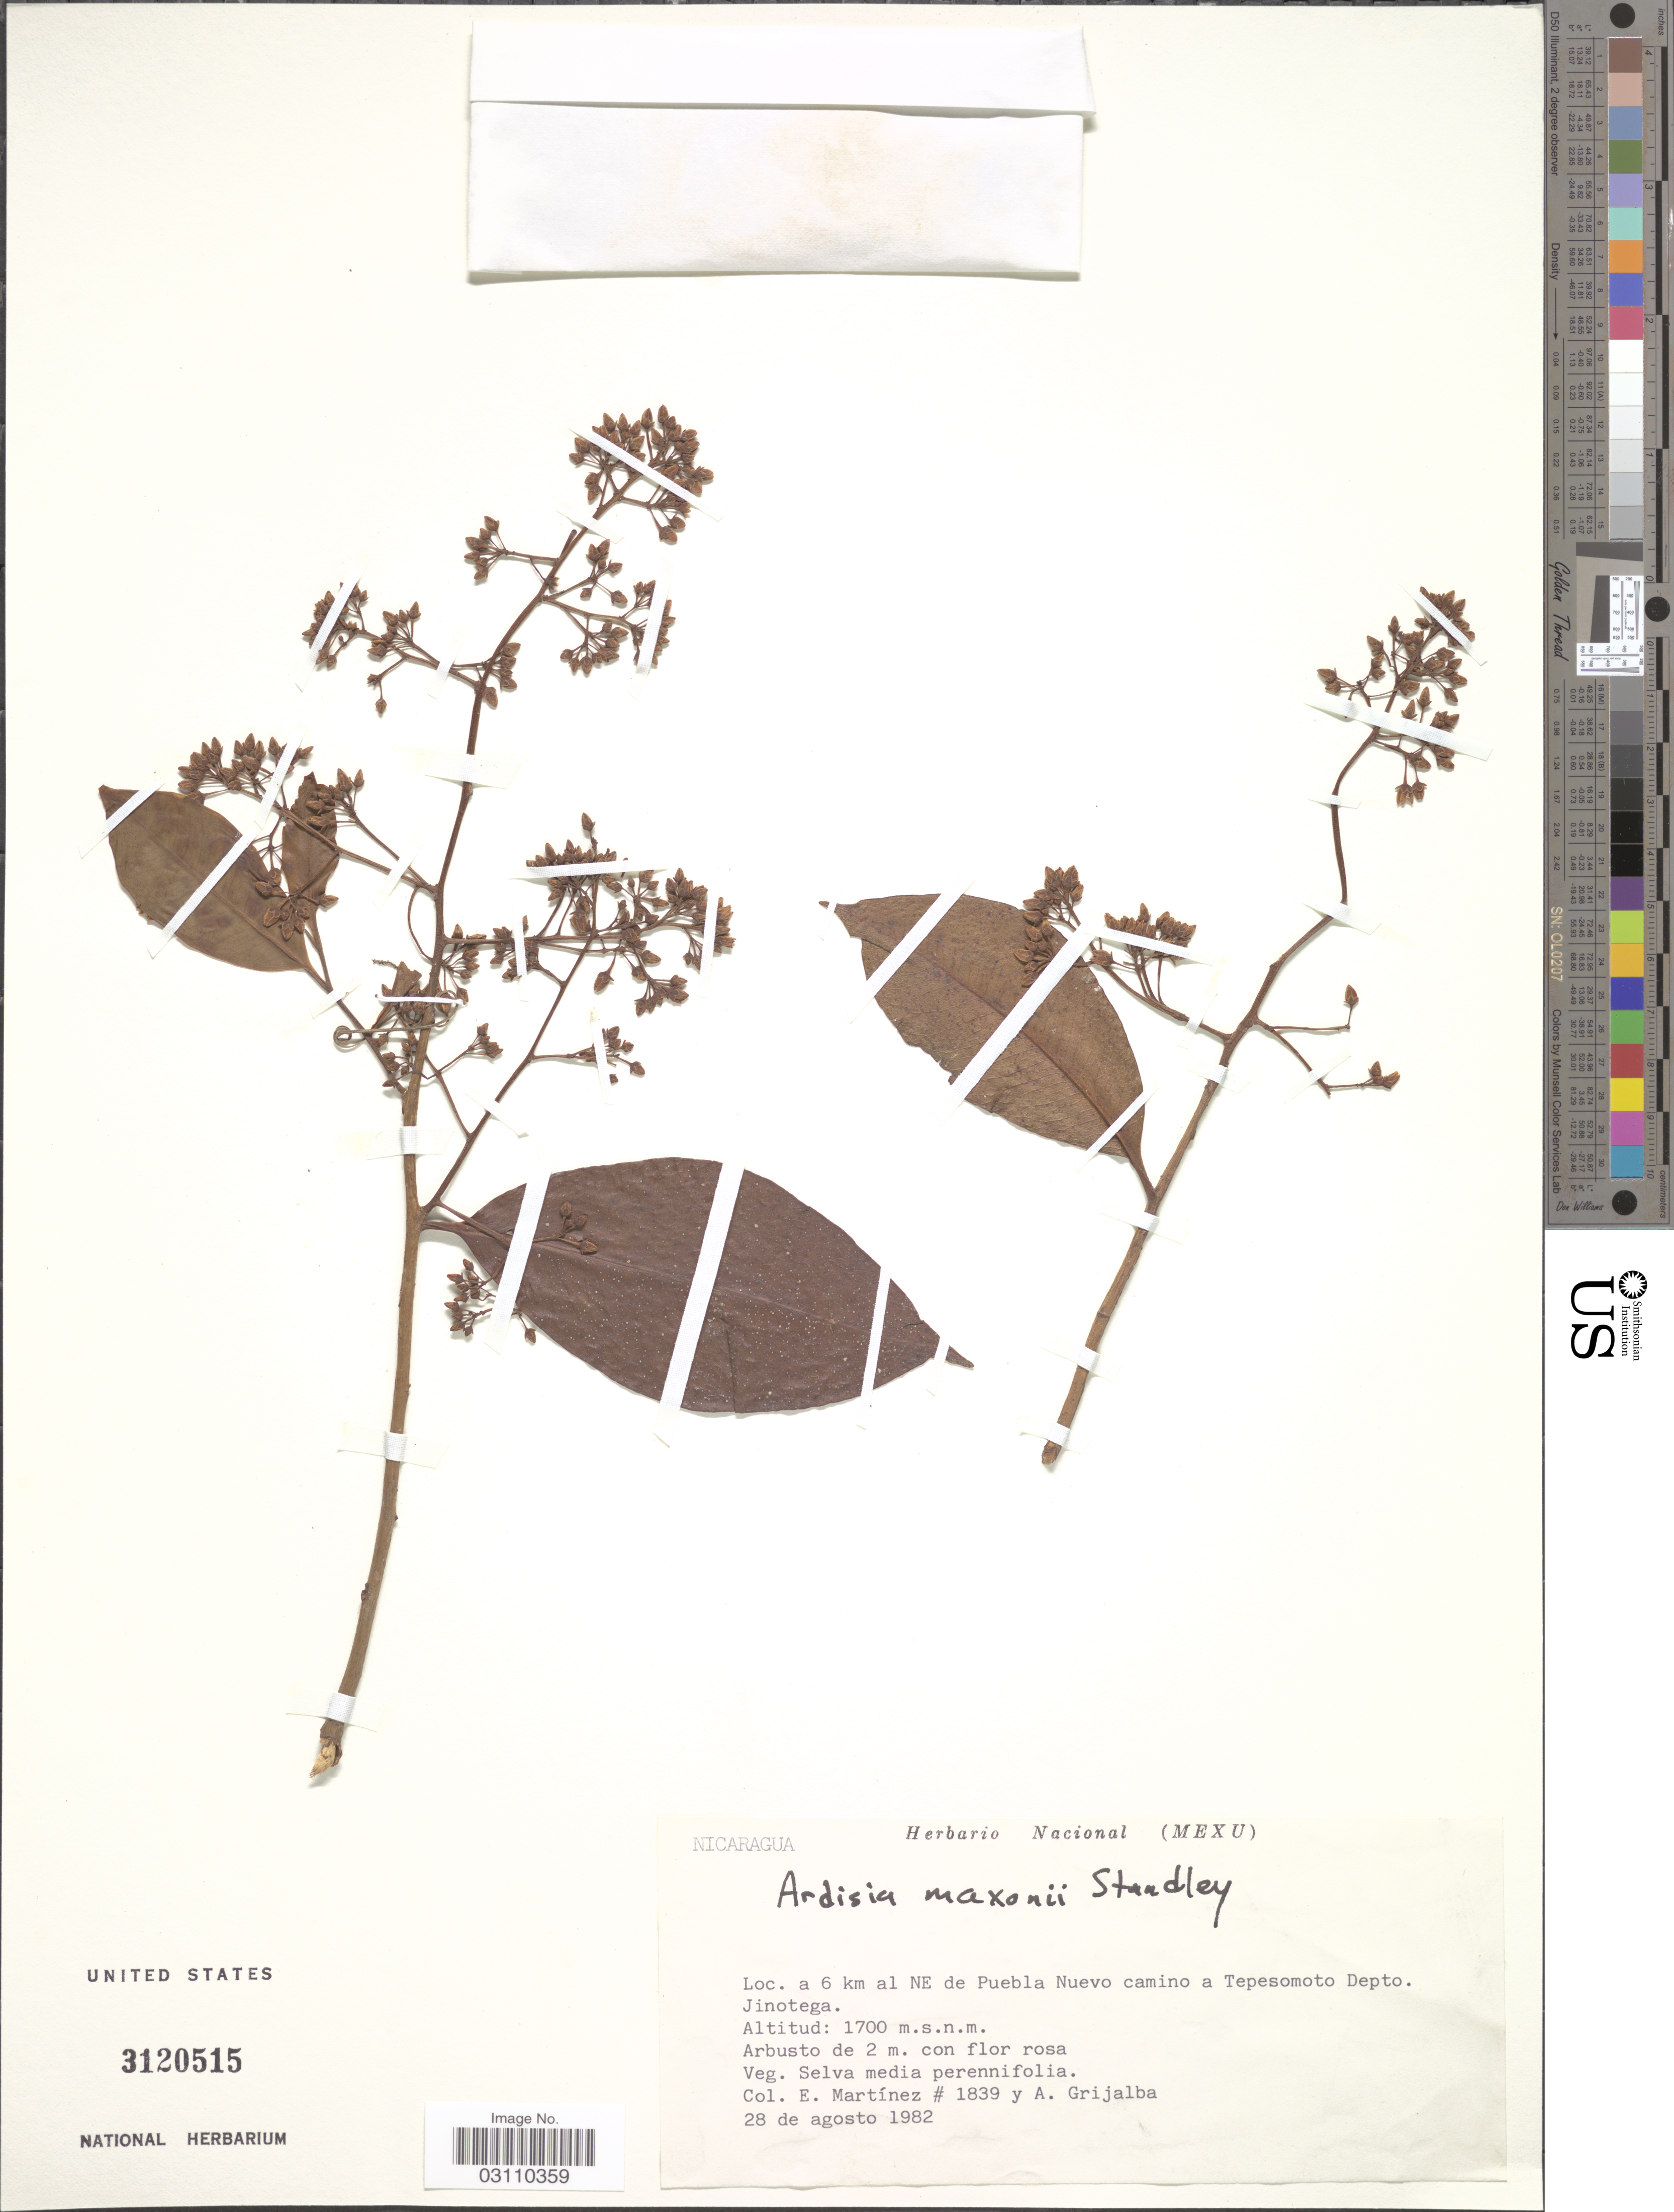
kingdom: Plantae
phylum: Tracheophyta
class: Magnoliopsida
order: Ericales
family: Primulaceae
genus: Ardisia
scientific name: Ardisia maxonii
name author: Standl.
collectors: E. Martínez & A. Grijalba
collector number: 1839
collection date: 1982-08-28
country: Nicaragua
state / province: Jinotega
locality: A 6 km al NE de Puebla Nuevo camino a Tepesomoto Depto. Jinotega.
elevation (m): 1700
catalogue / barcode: US 3120515